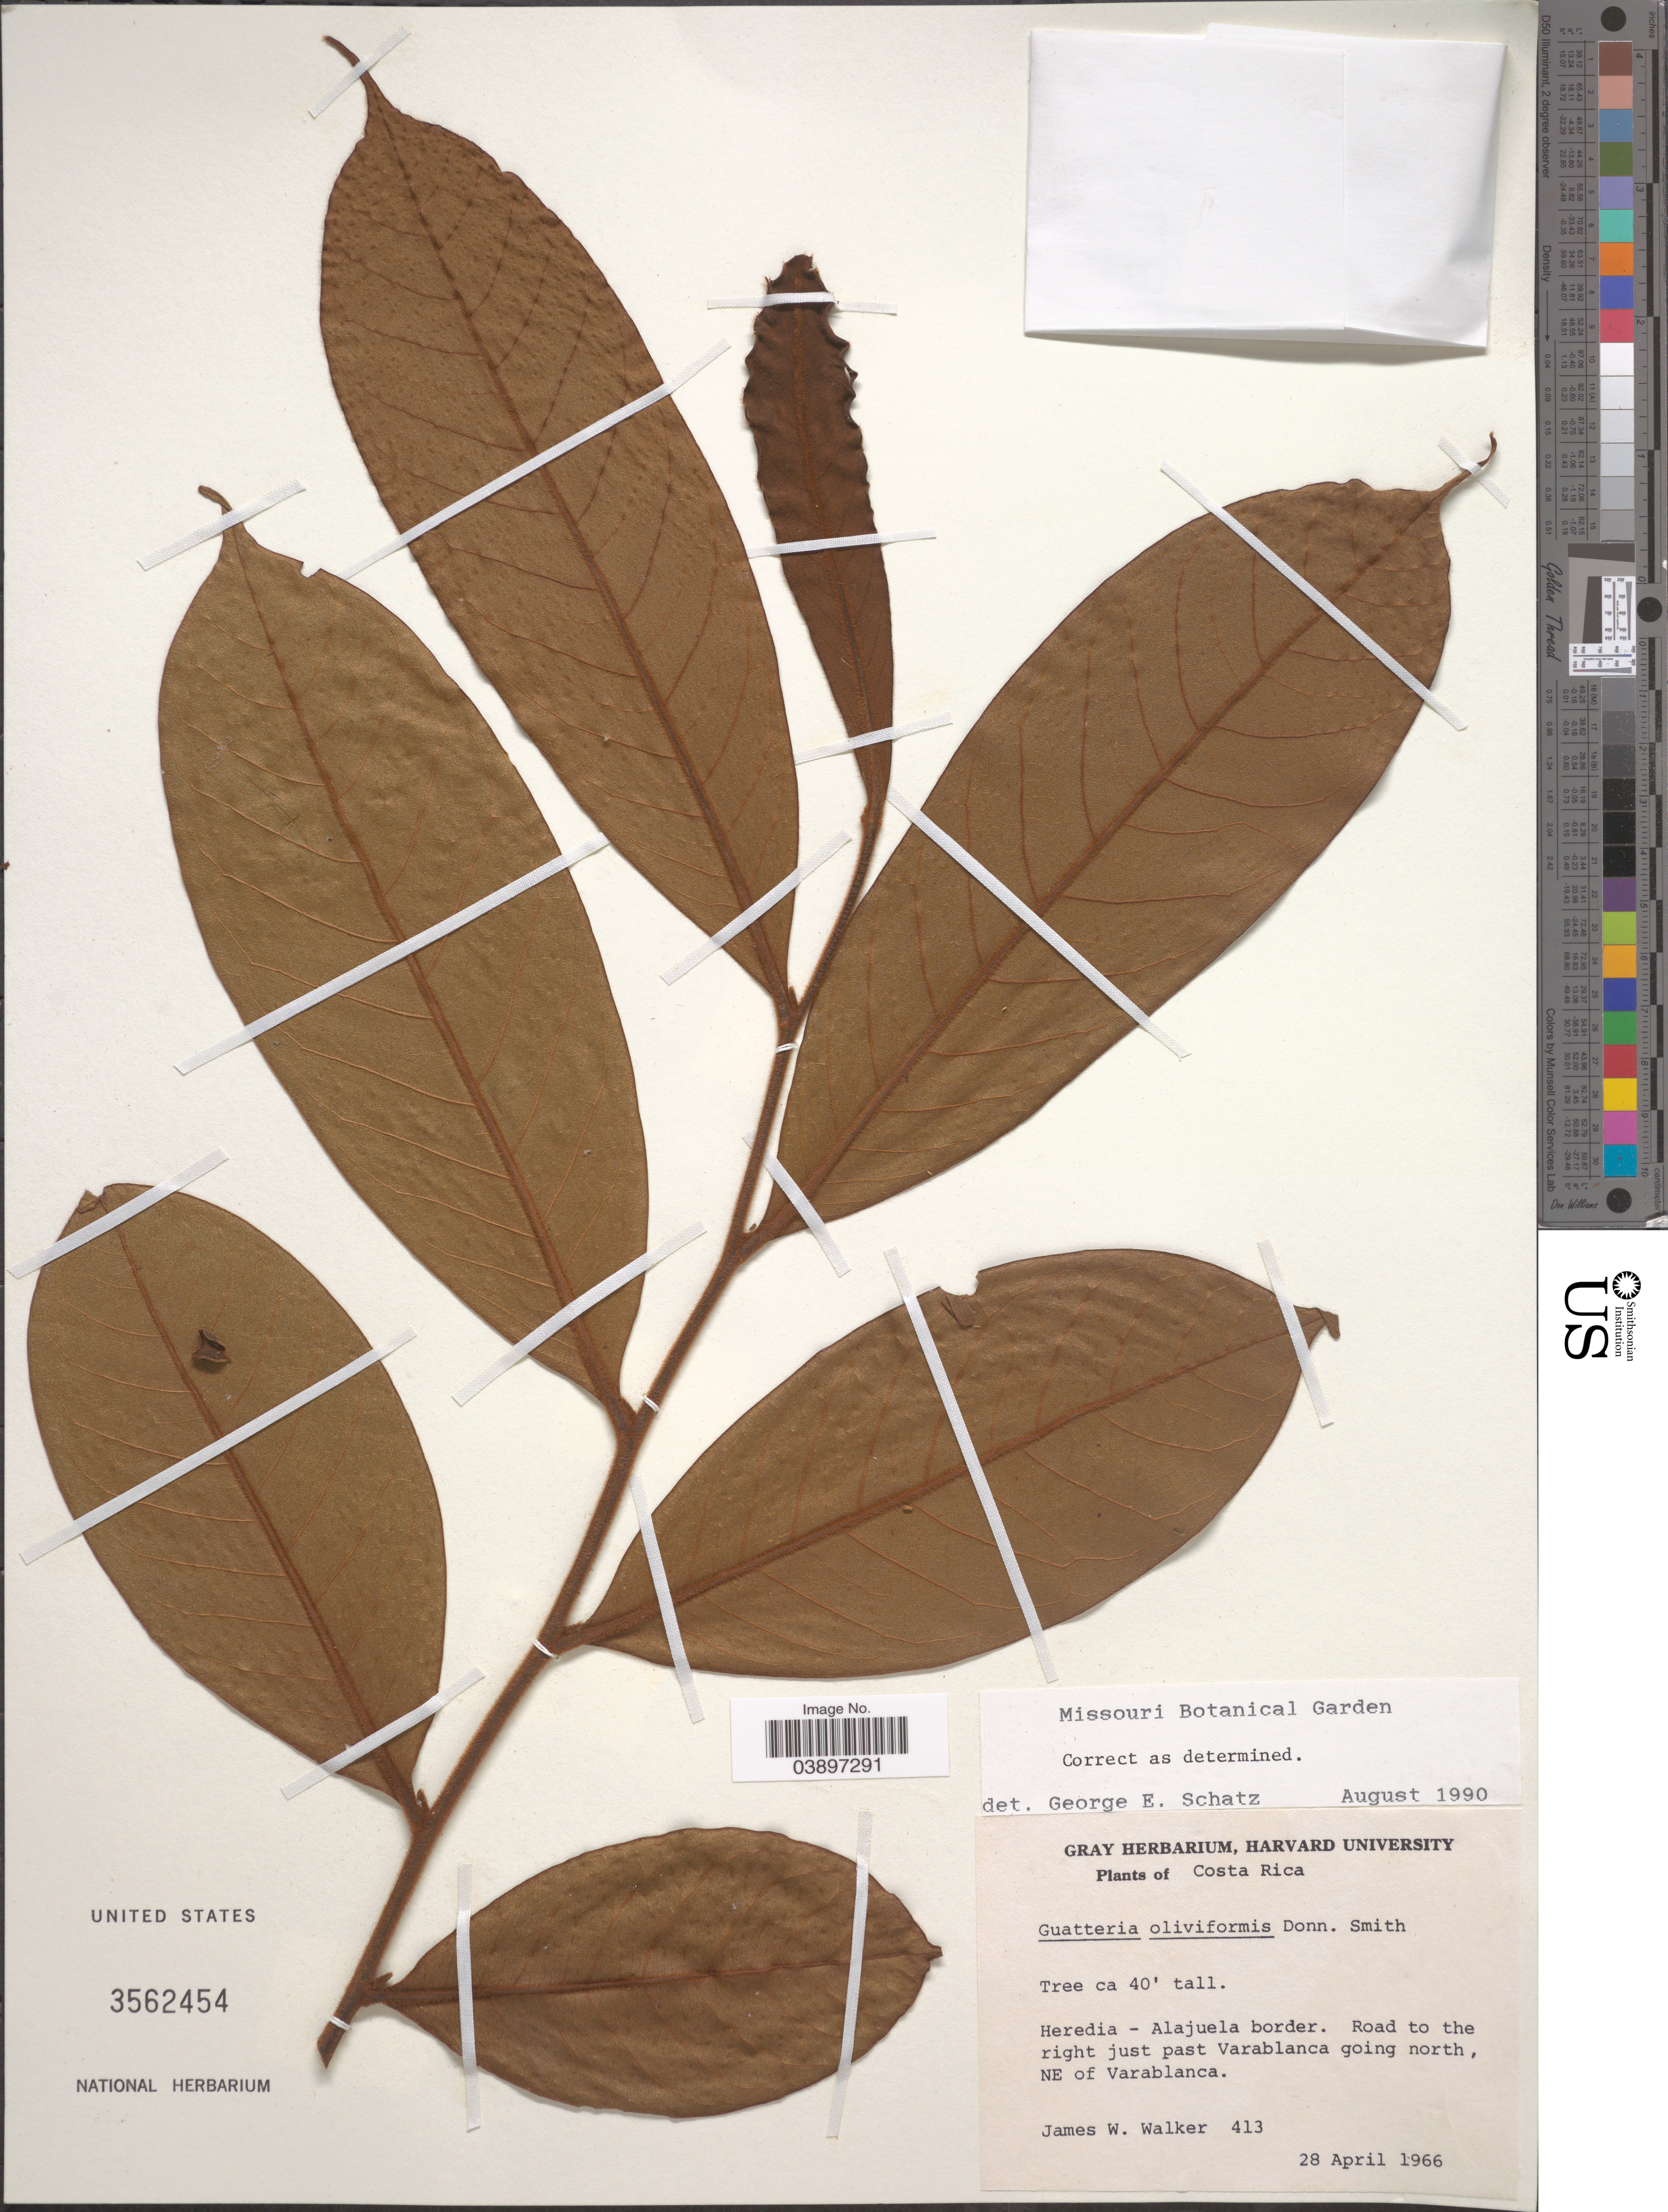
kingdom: Plantae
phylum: Tracheophyta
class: Magnoliopsida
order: Magnoliales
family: Annonaceae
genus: Guatteria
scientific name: Guatteria oliviformis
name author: Donn. Sm.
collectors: J. W. Walker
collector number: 413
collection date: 1966-04-28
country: Costa Rica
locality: Heredia - Alajuela border. Road to the right just past Varablanca going north, NE of Varablanca.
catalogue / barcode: US 3562454